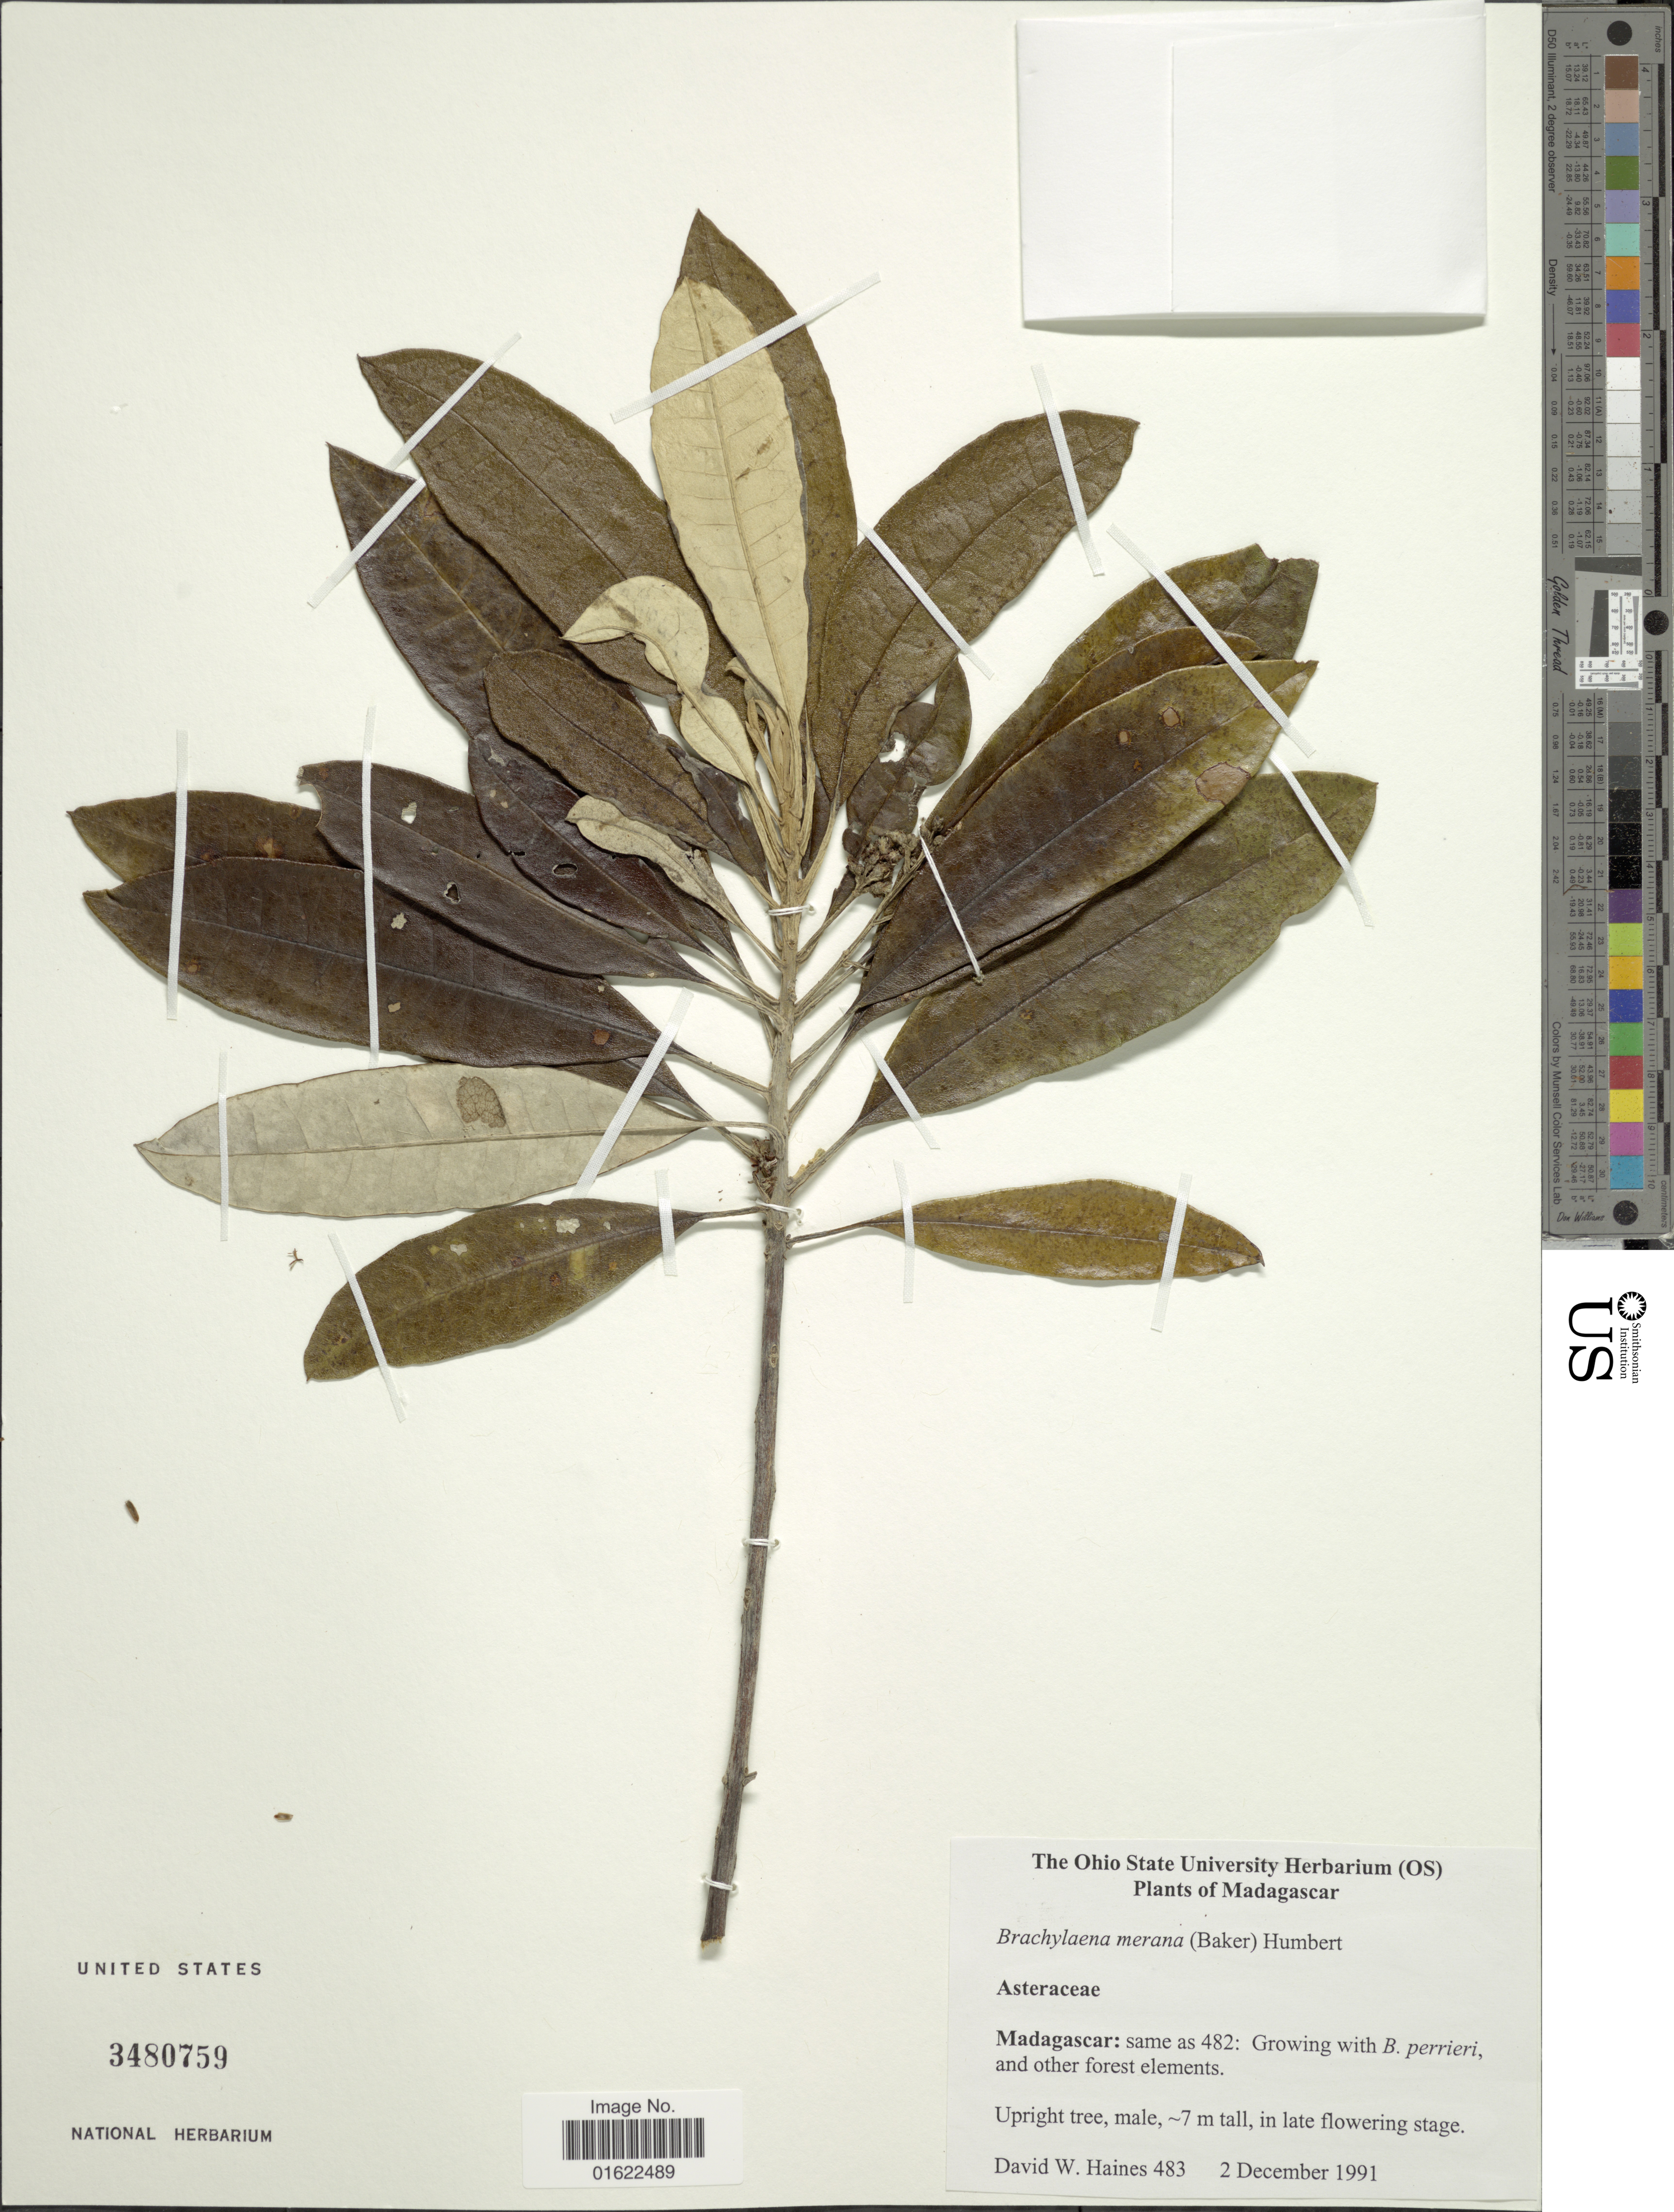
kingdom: Plantae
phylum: Tracheophyta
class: Magnoliopsida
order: Asterales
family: Asteraceae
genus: Brachylaena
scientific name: Brachylaena merana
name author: Humbert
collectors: D. Haines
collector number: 483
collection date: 1991-12-02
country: Madagascar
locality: Same as 482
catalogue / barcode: US 3480759